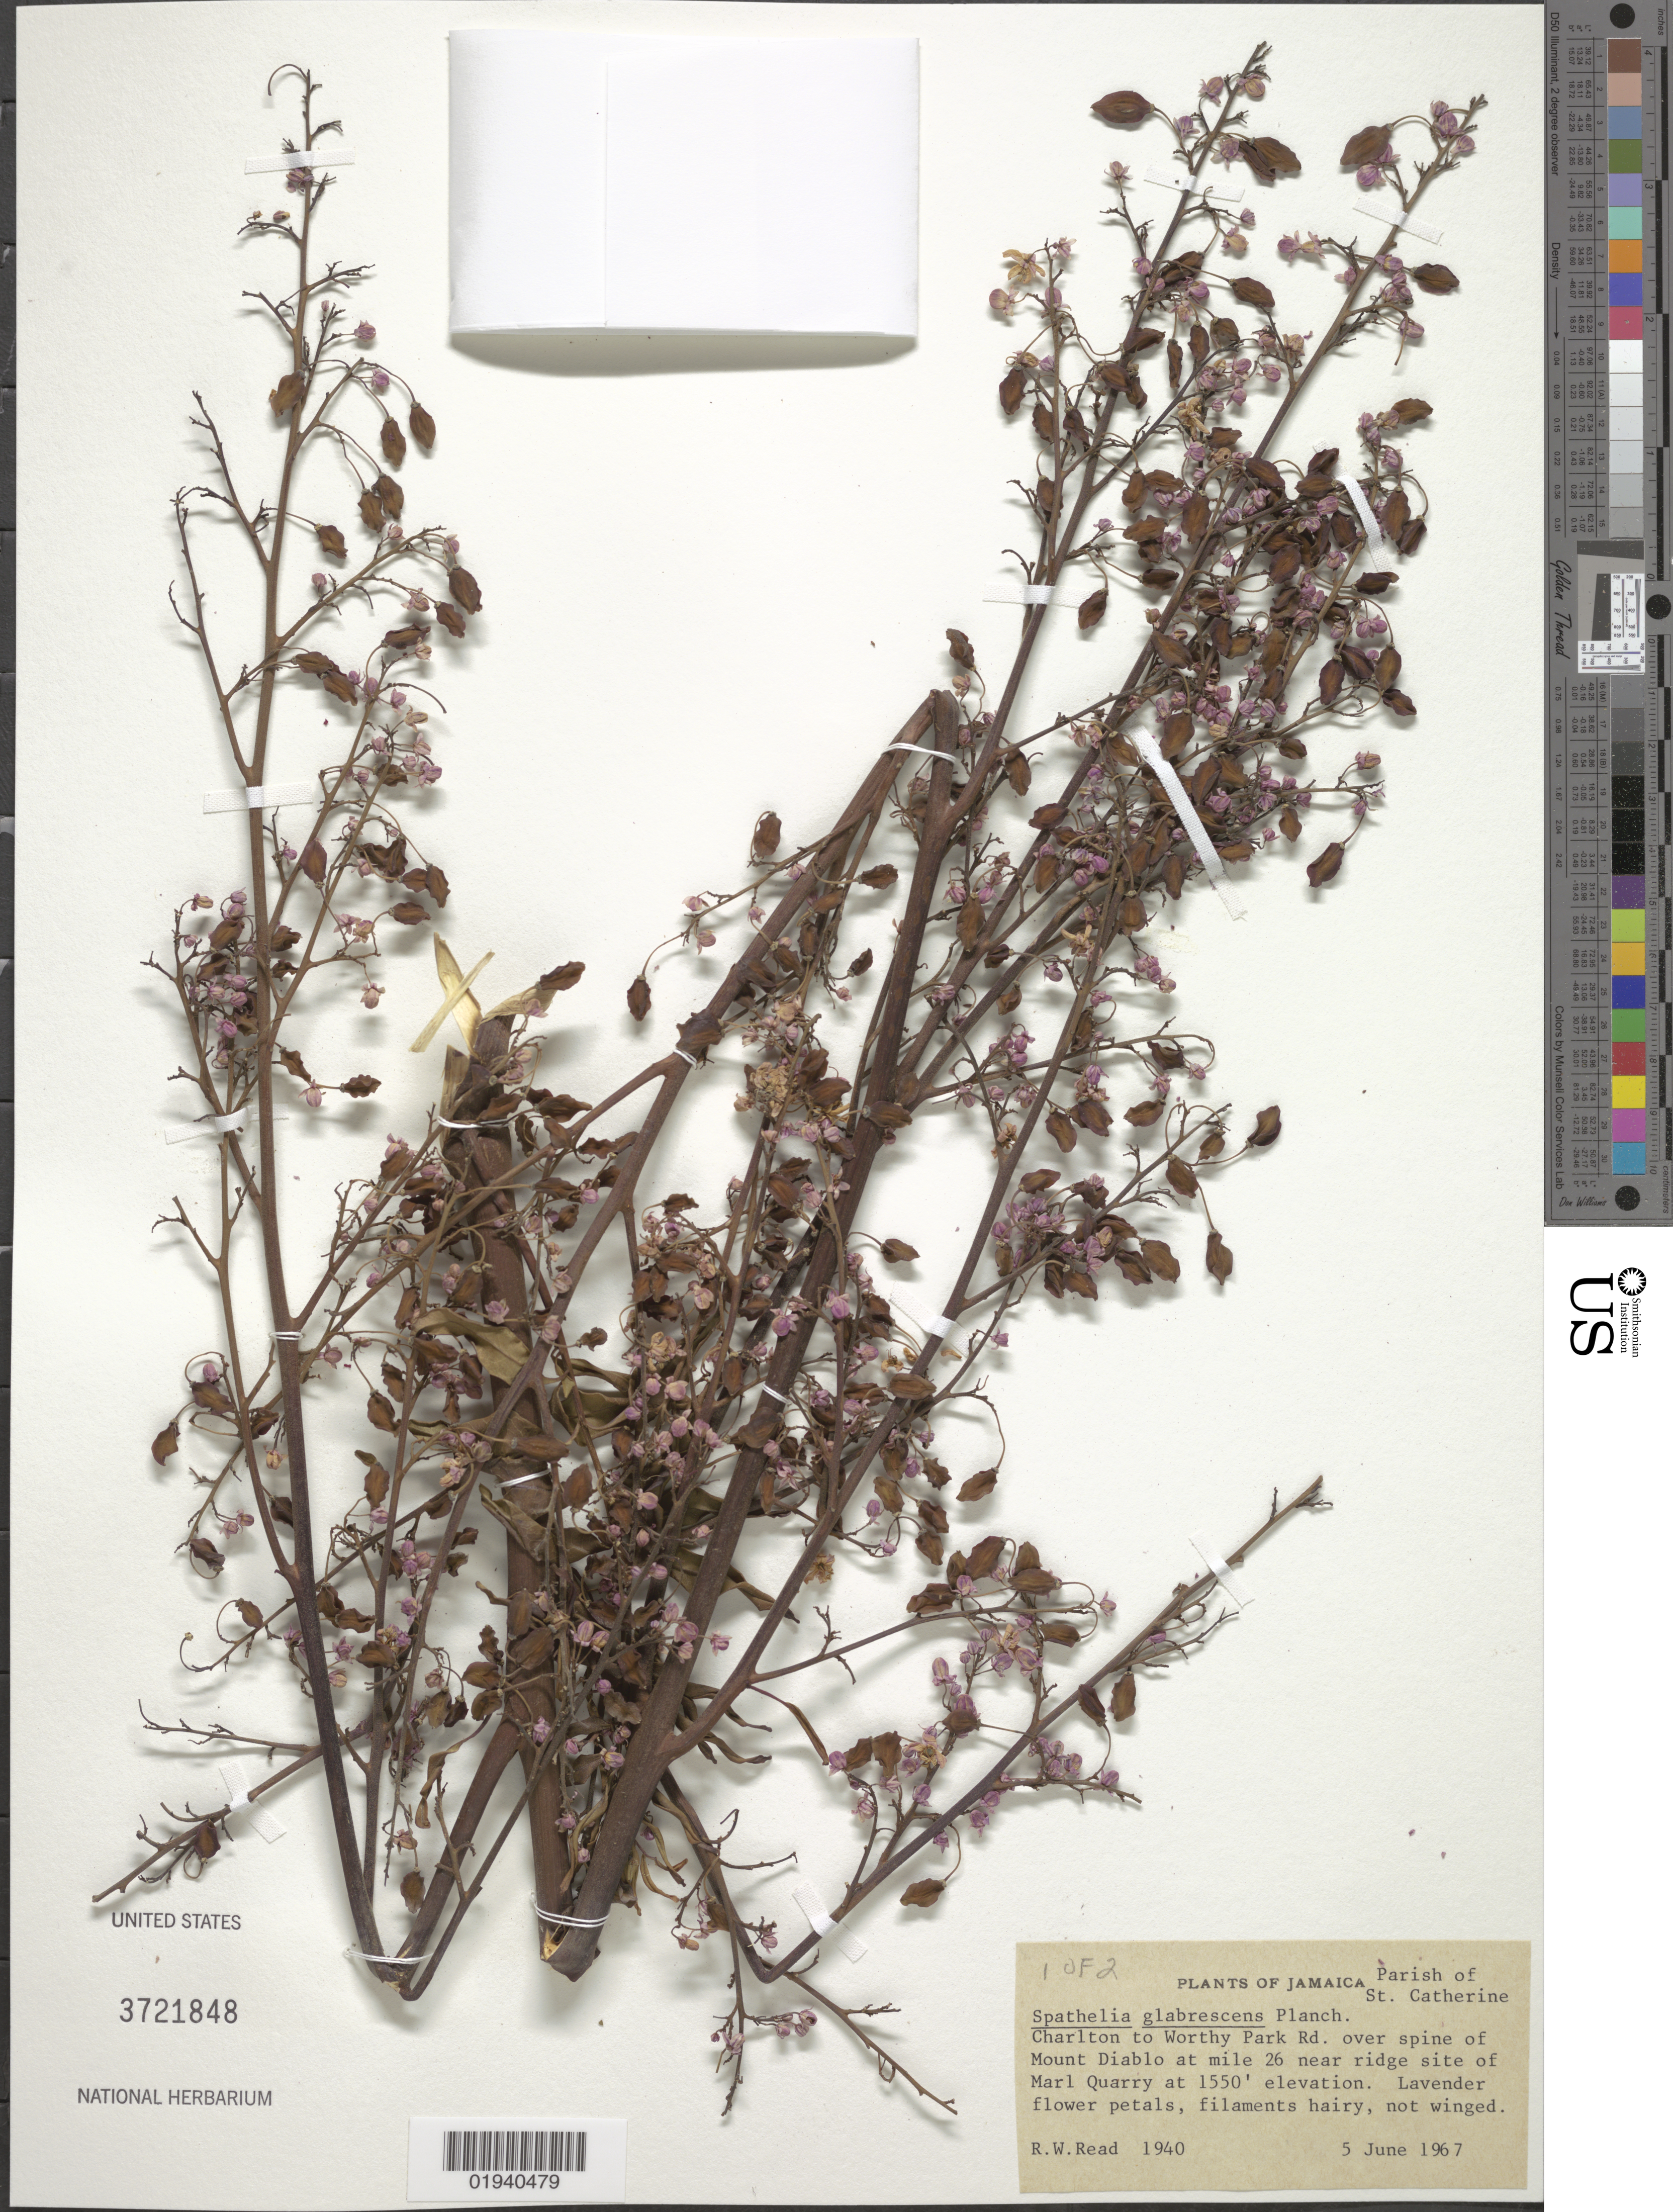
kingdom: Plantae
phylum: Tracheophyta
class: Magnoliopsida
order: Sapindales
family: Rutaceae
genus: Spathelia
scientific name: Spathelia glabrescens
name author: Planch.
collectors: R. W. Read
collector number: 1940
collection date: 1967-06-05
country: Jamaica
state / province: Saint Catherine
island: Jamaica I.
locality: Charlton to Worthy Park Rd. over spine of Mount Diablo at mile 26 near ridge site of Marl Quarry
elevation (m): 472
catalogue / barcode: US 3721848